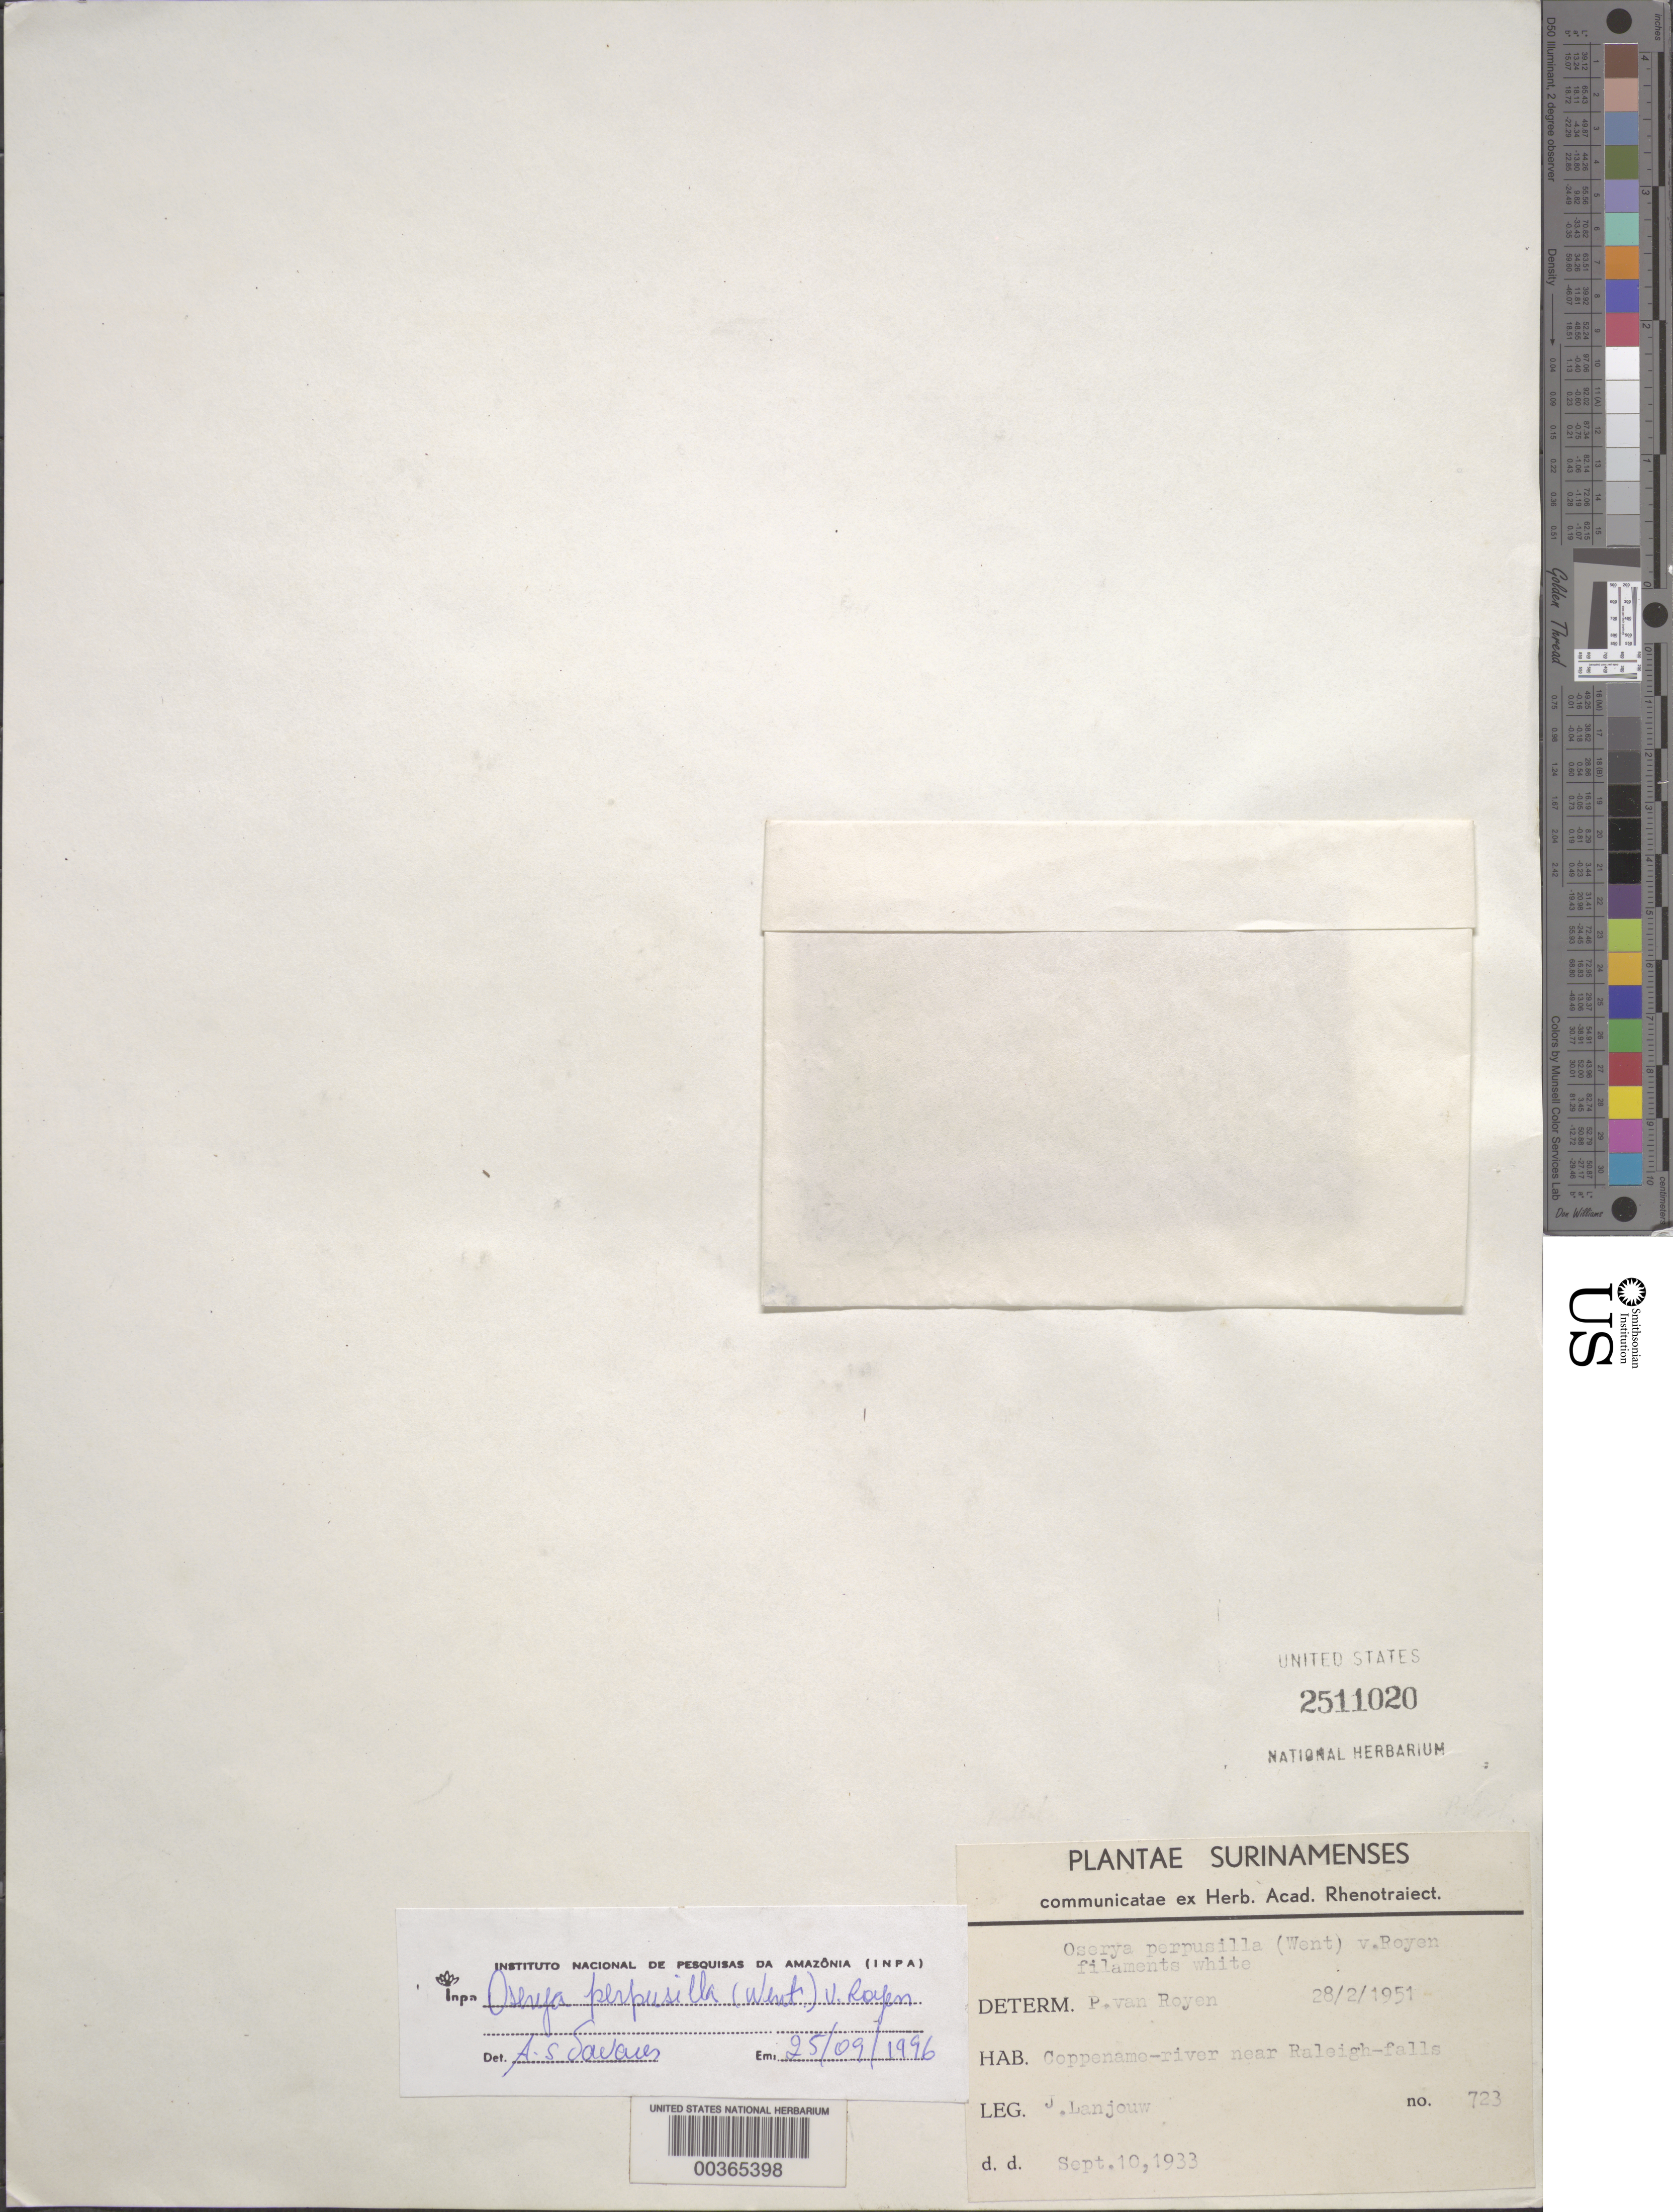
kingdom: Plantae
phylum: Tracheophyta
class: Magnoliopsida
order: Malpighiales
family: Podostemaceae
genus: Oserya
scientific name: Oserya perpusilla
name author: (Went) P. Royen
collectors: J. Lanjouw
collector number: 723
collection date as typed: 10 Sep 1933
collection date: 1933-09-10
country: Suriname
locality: Coppename river near raleigh falls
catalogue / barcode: US 2511020